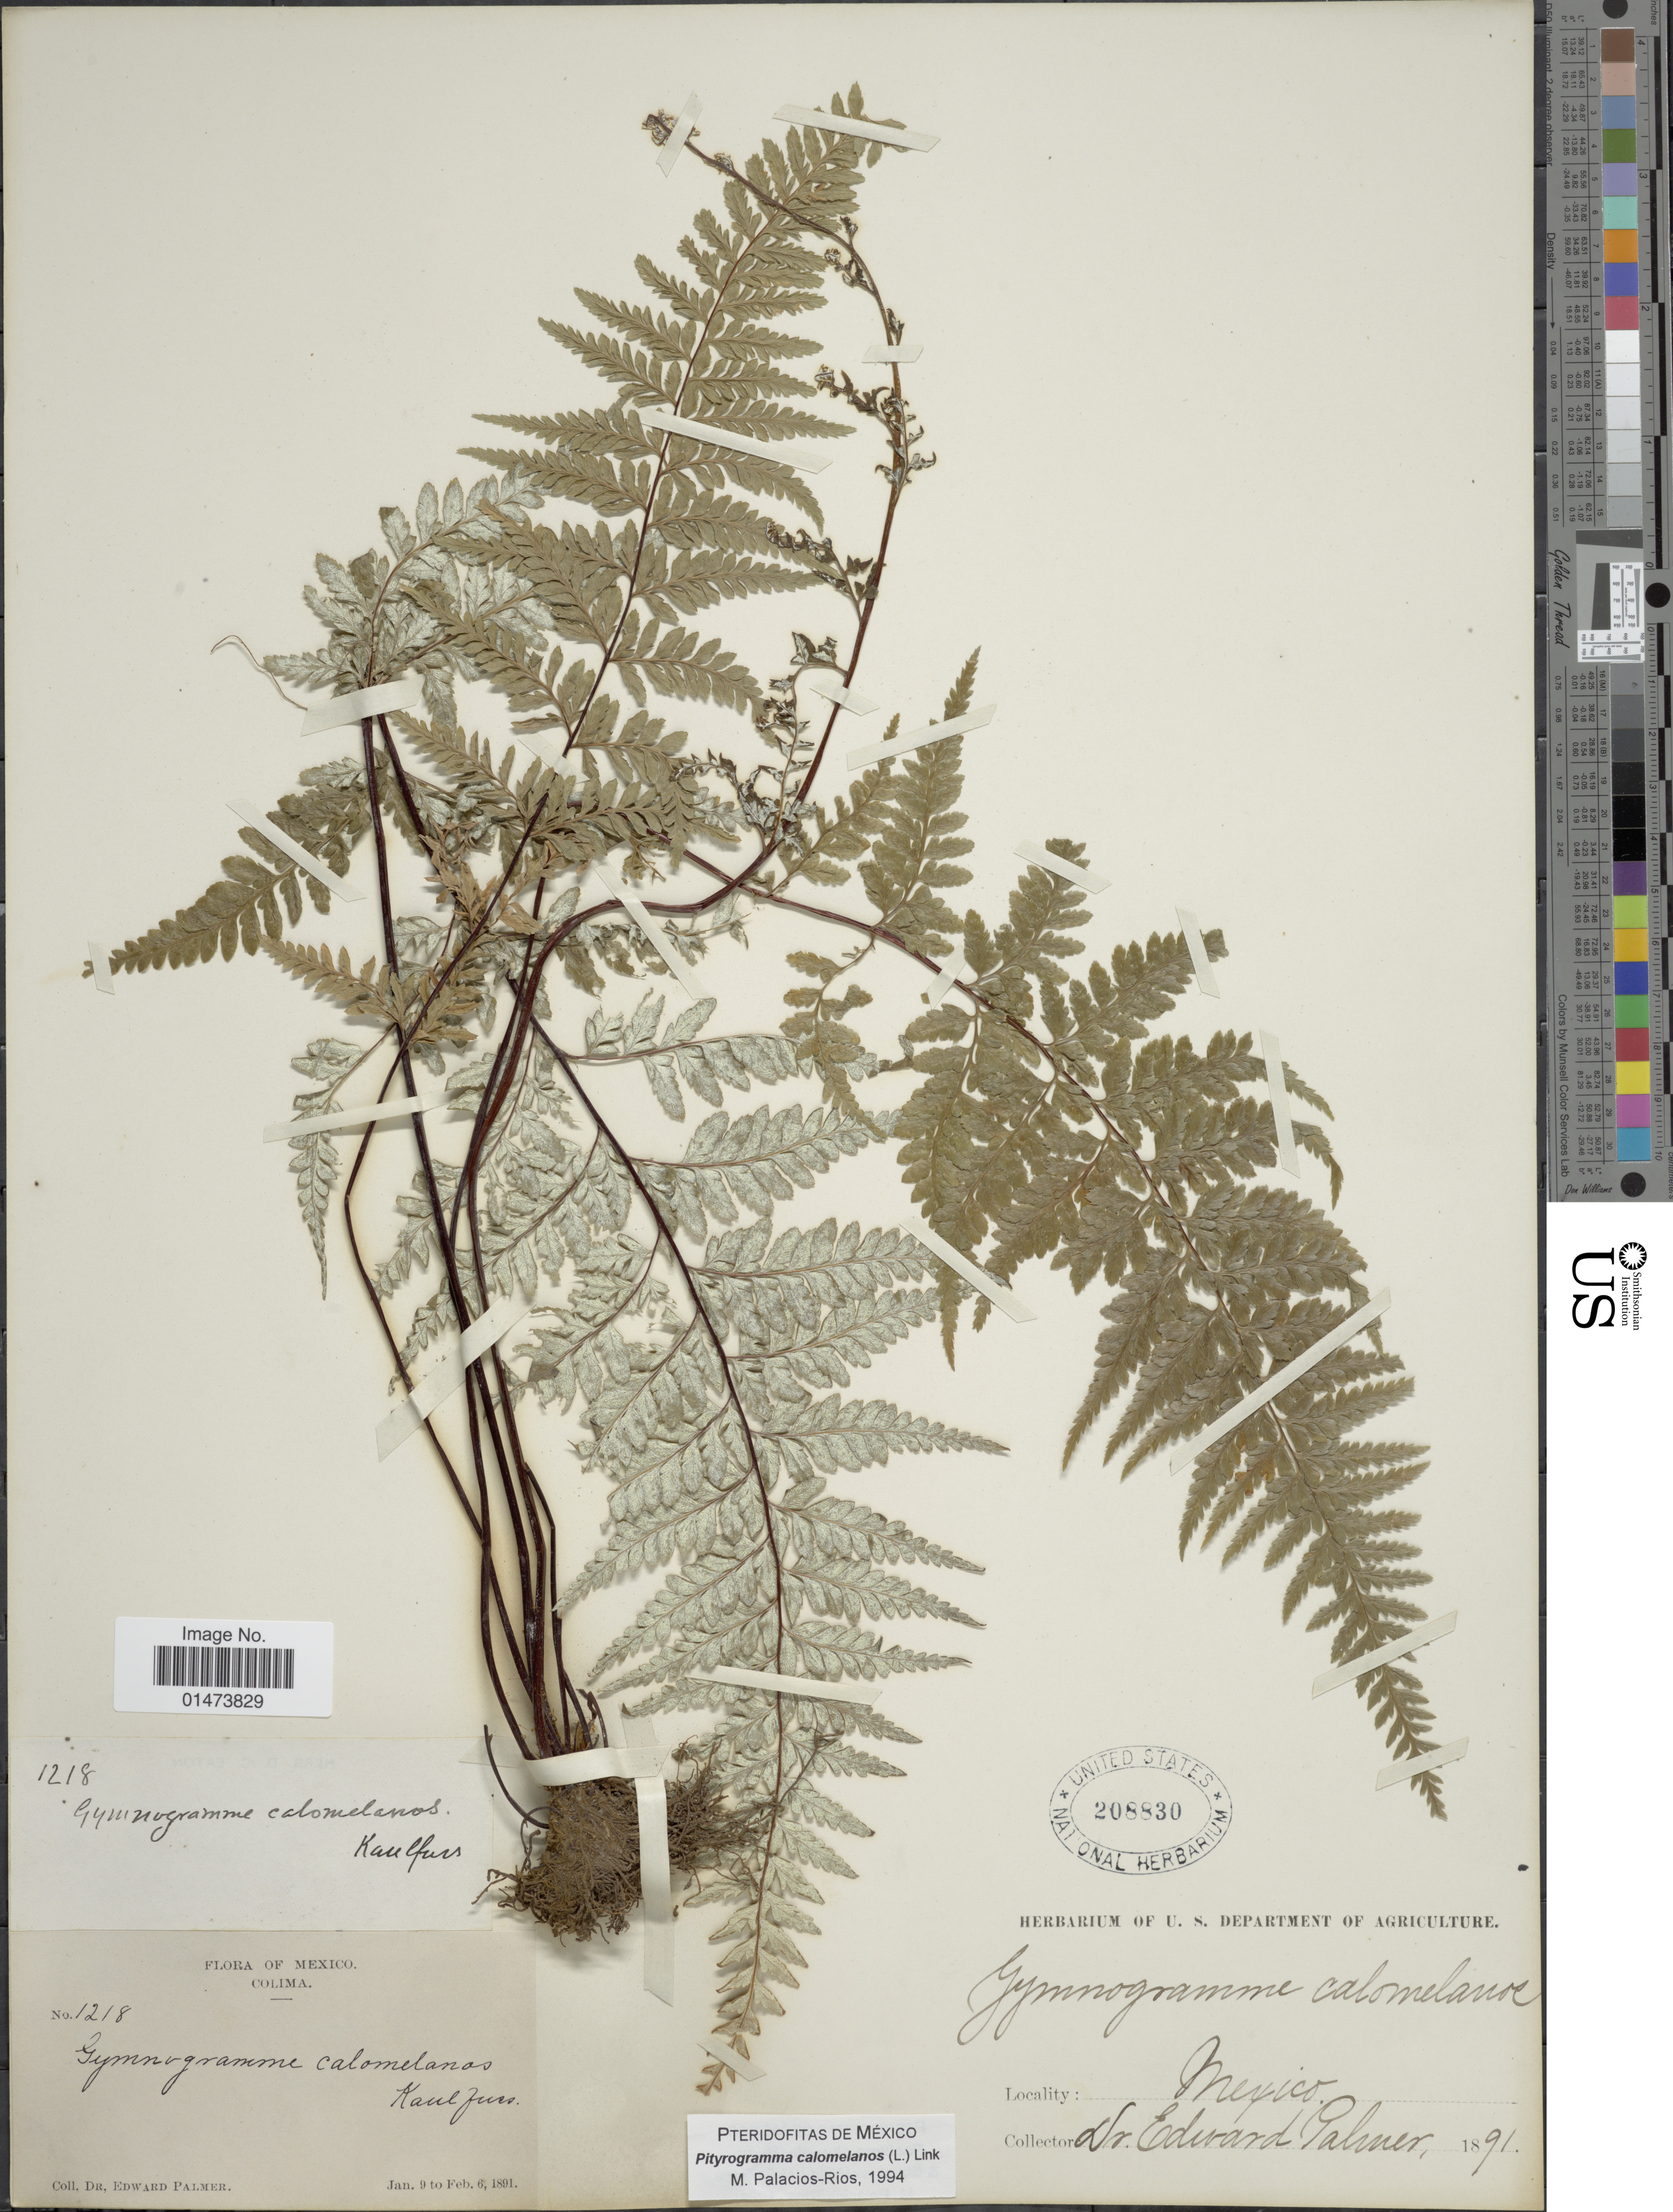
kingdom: Plantae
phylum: Tracheophyta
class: Polypodiopsida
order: Polypodiales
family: Pteridaceae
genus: Pityrogramma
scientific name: Pityrogramma calomelanos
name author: (L.) Link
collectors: E. Palmer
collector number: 1218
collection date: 1891-01-09/1891-02-06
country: Mexico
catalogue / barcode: US 208830